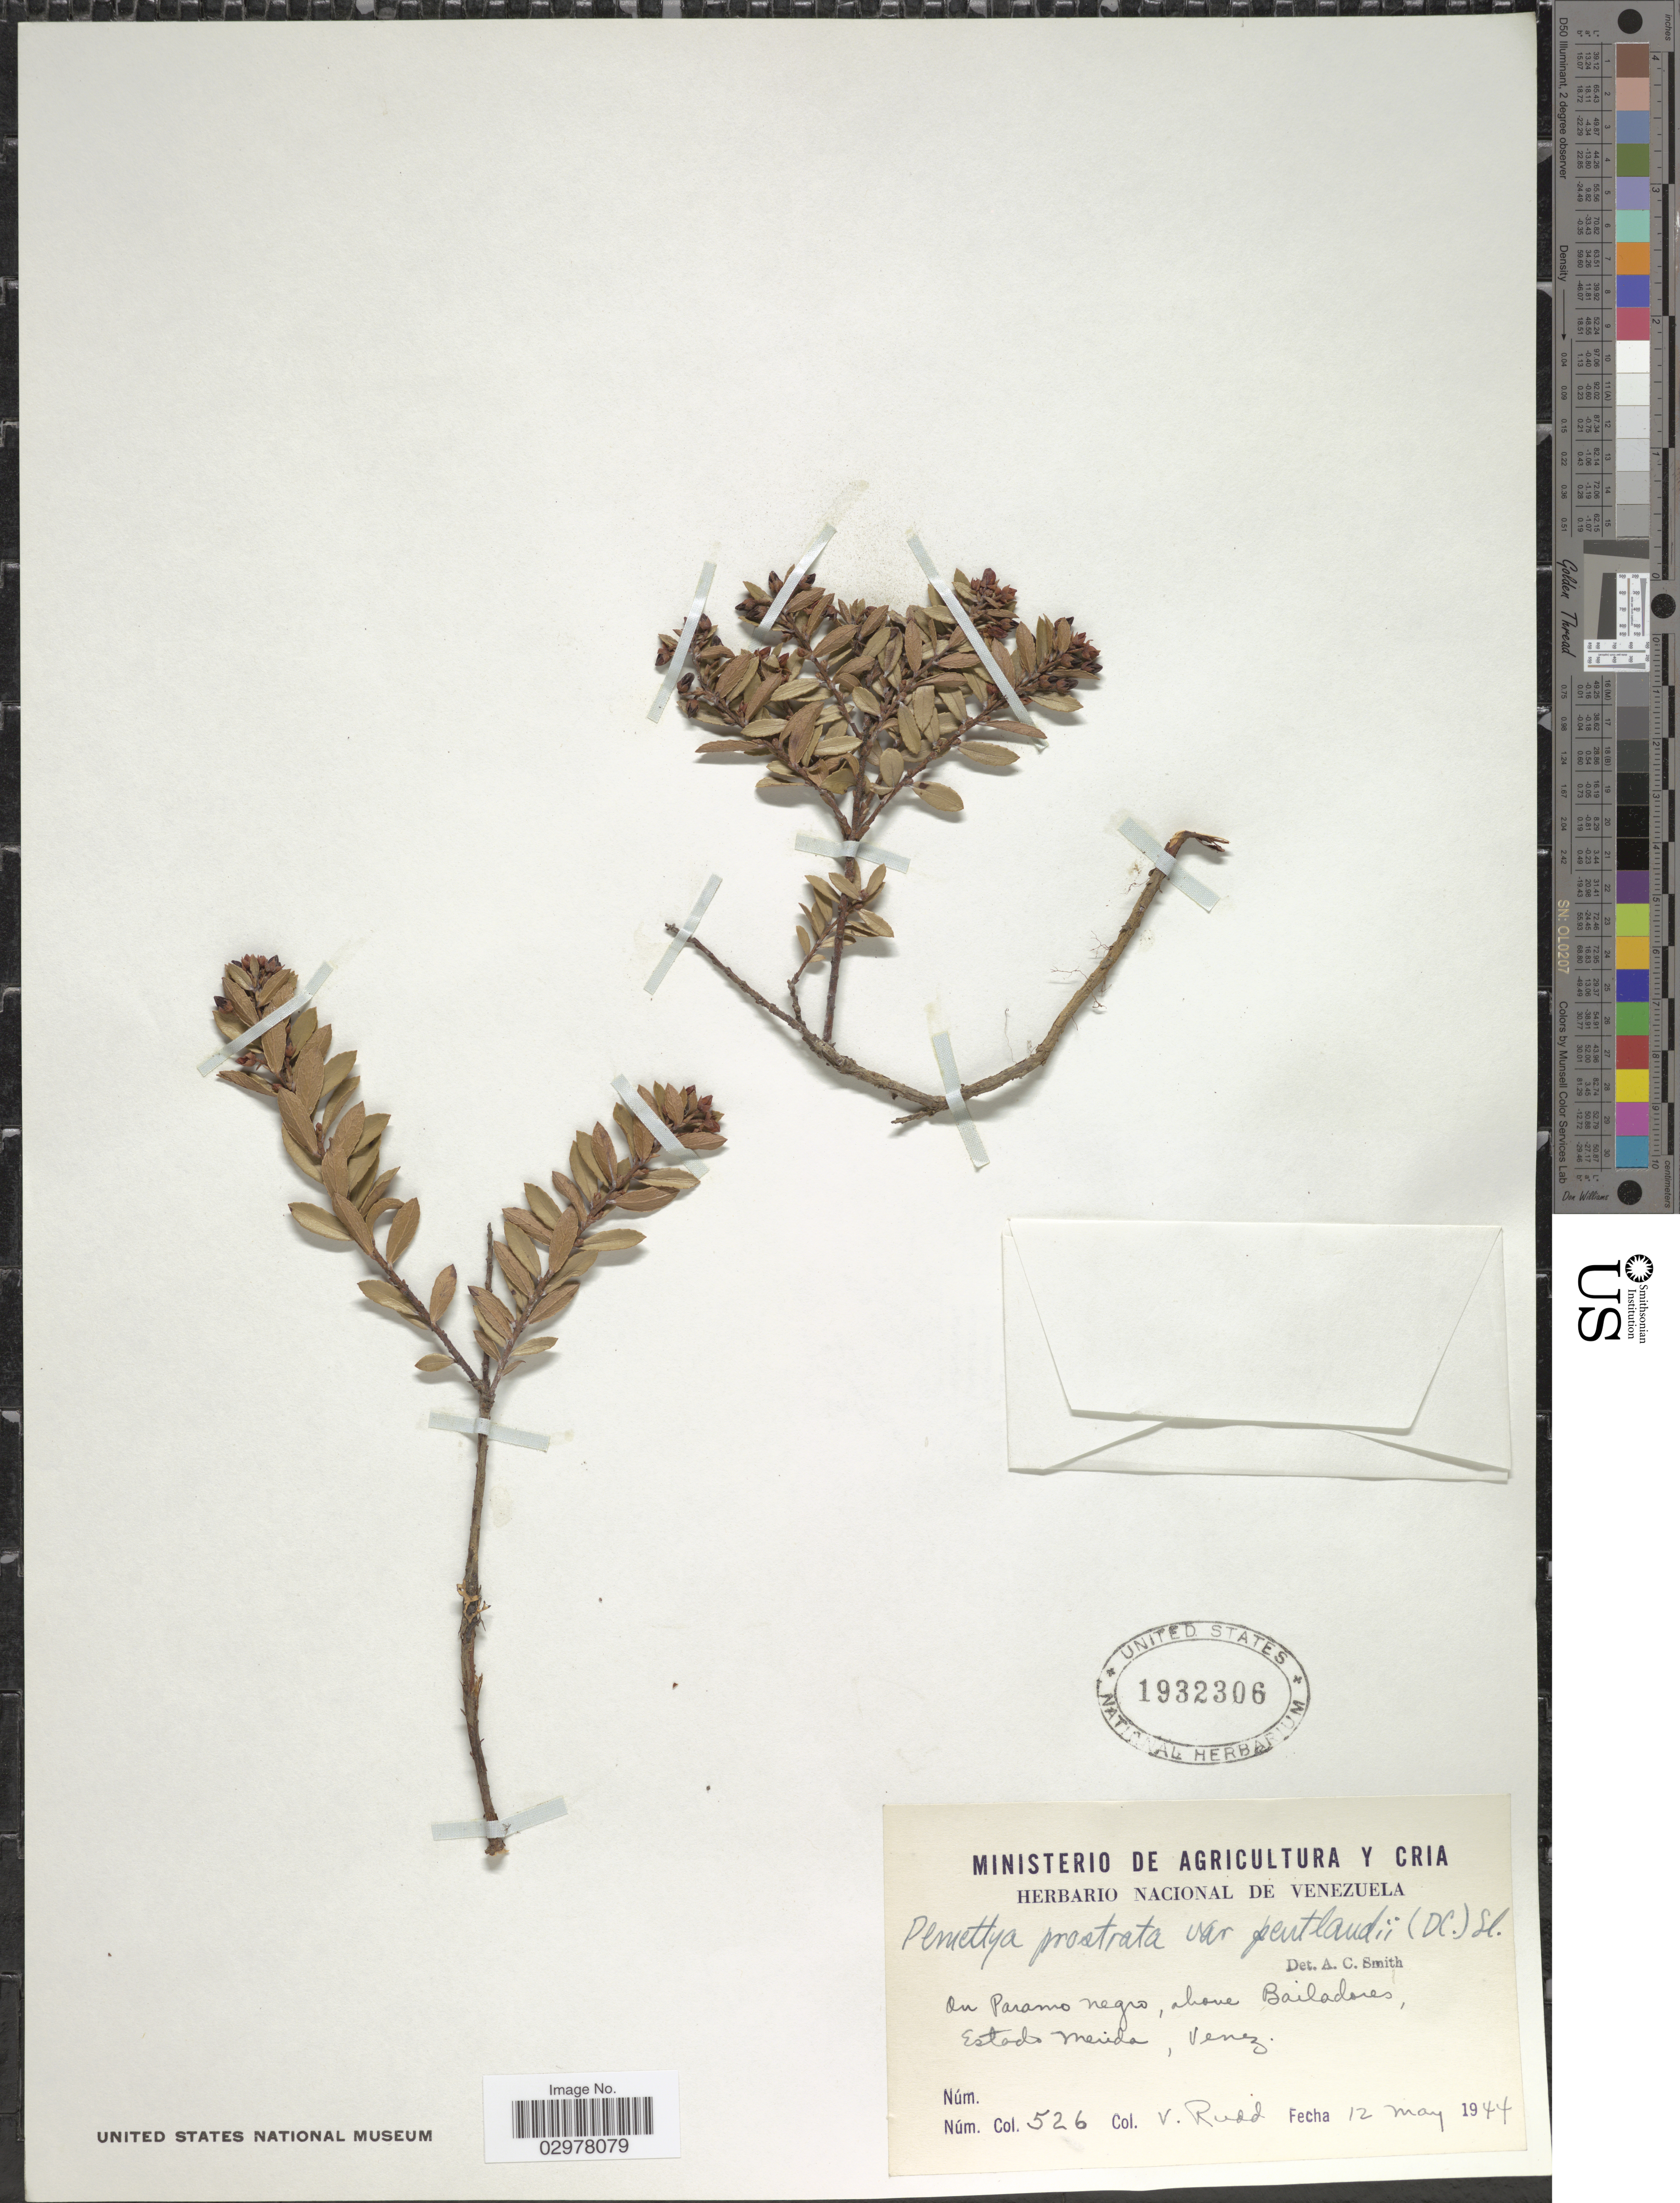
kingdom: Plantae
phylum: Tracheophyta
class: Magnoliopsida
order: Ericales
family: Ericaceae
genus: Pernettya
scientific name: Pernettya prostrata var. pentlandii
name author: (DC.) Sleumer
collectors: V. Rudd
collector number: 526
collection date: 1944-05-12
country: Venezuela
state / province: Mérida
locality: On Parano negro, above Bailadores.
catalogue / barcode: US 1932306